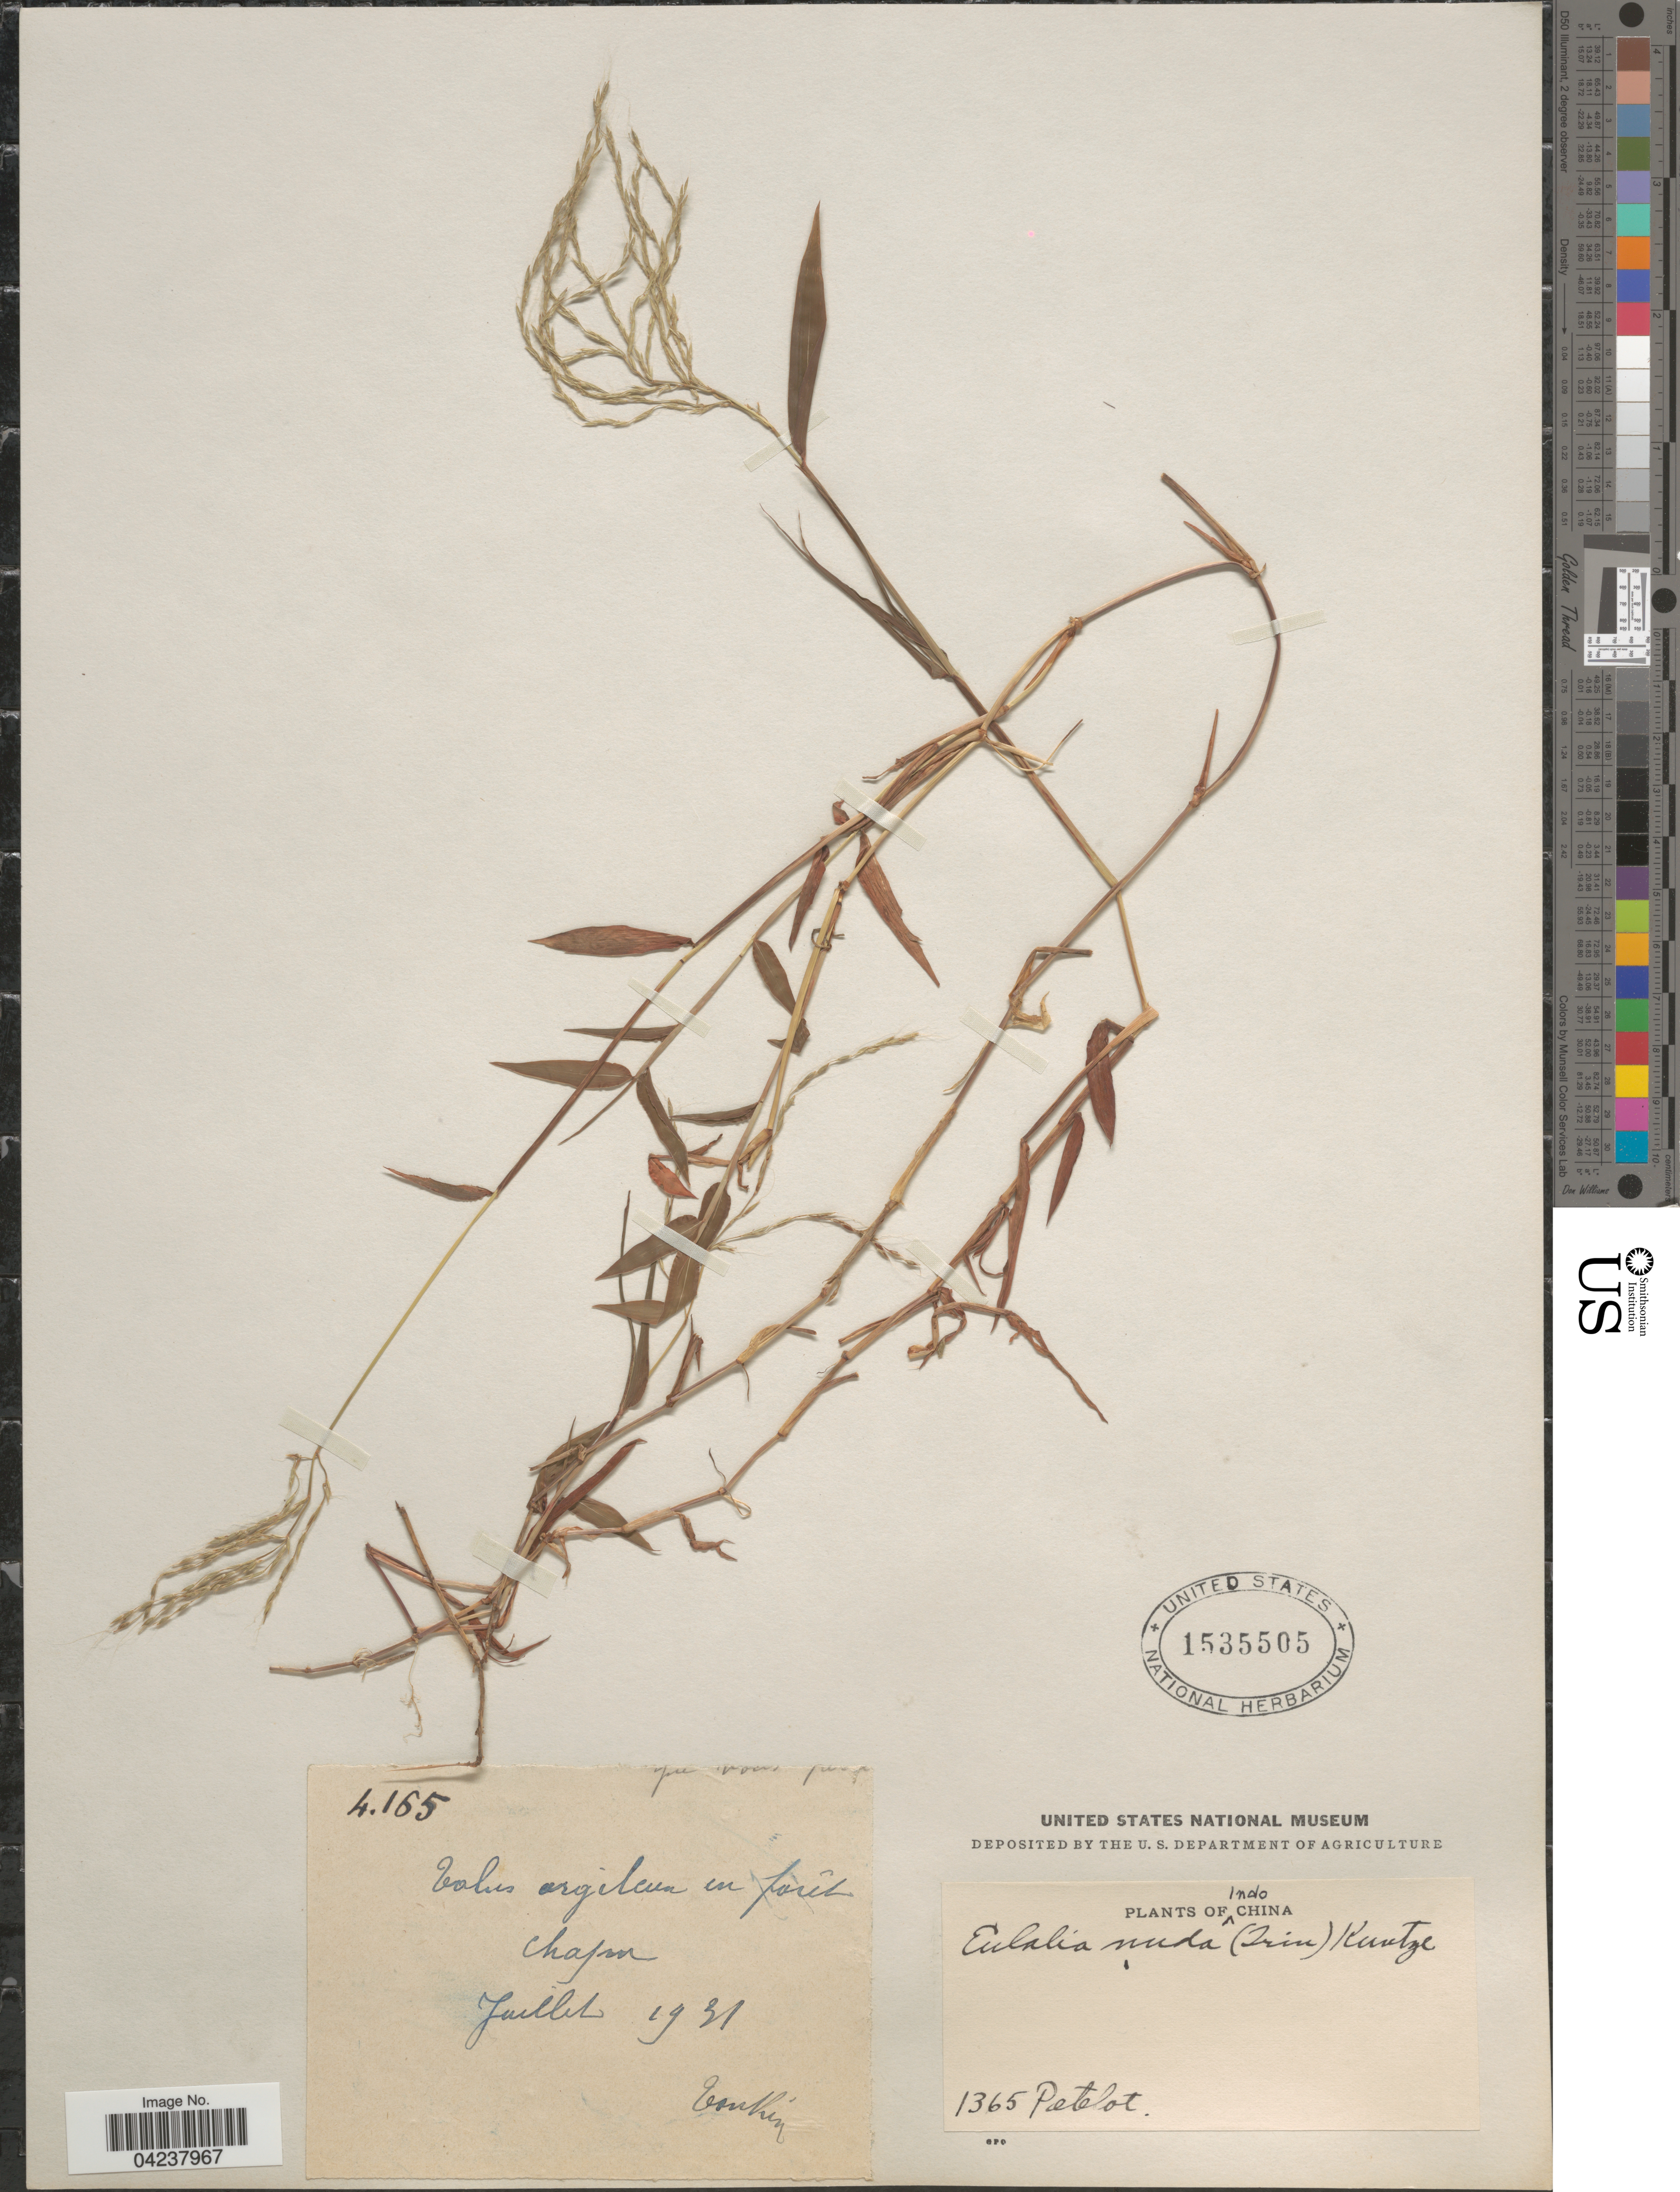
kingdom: Plantae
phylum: Tracheophyta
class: Liliopsida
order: Poales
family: Poaceae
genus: Microstegium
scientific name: Microstegium nudum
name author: (Trin.) A. Camus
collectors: Pételot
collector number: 4165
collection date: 1931-07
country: Vietnam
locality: Chapa. Tonkin.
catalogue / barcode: US 1535505